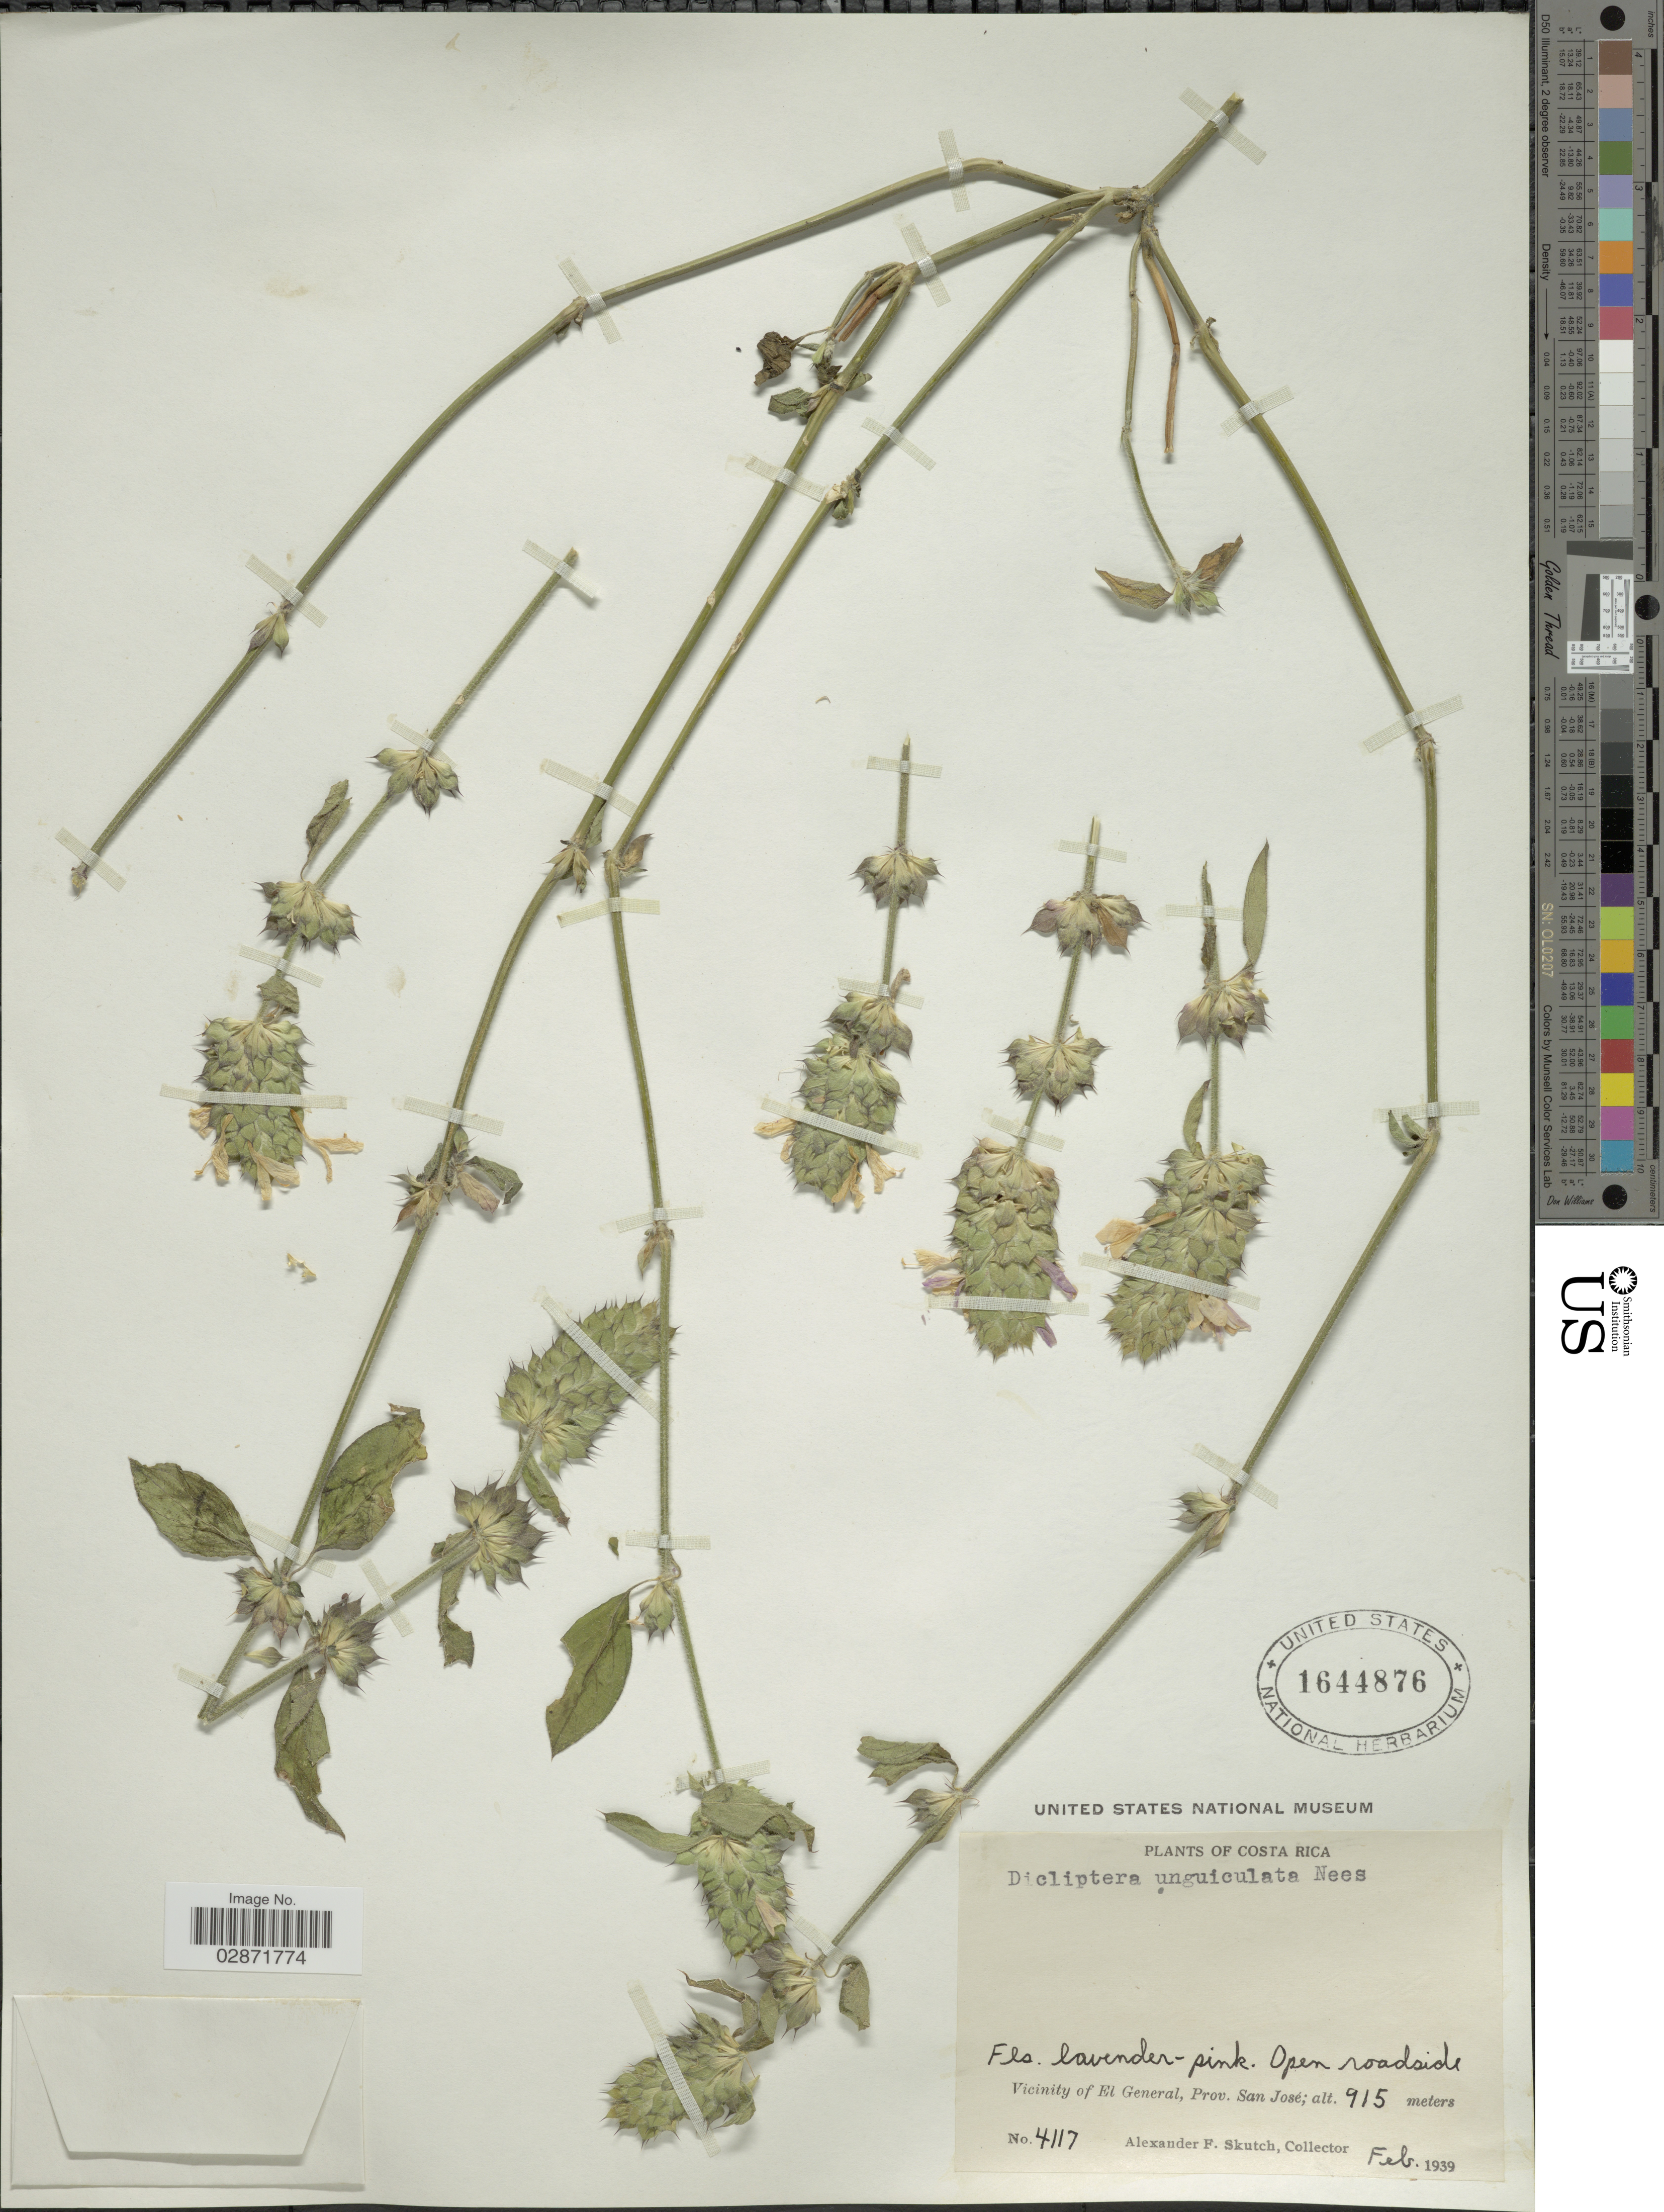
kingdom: Plantae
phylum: Tracheophyta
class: Magnoliopsida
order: Lamiales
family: Acanthaceae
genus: Dicliptera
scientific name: Dicliptera unguiculata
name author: Nees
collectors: A. F. Skutch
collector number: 4117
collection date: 1939-02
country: Costa Rica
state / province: San José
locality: Vicinity of El General, Prov. San José.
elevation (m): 915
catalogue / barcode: US 1644876